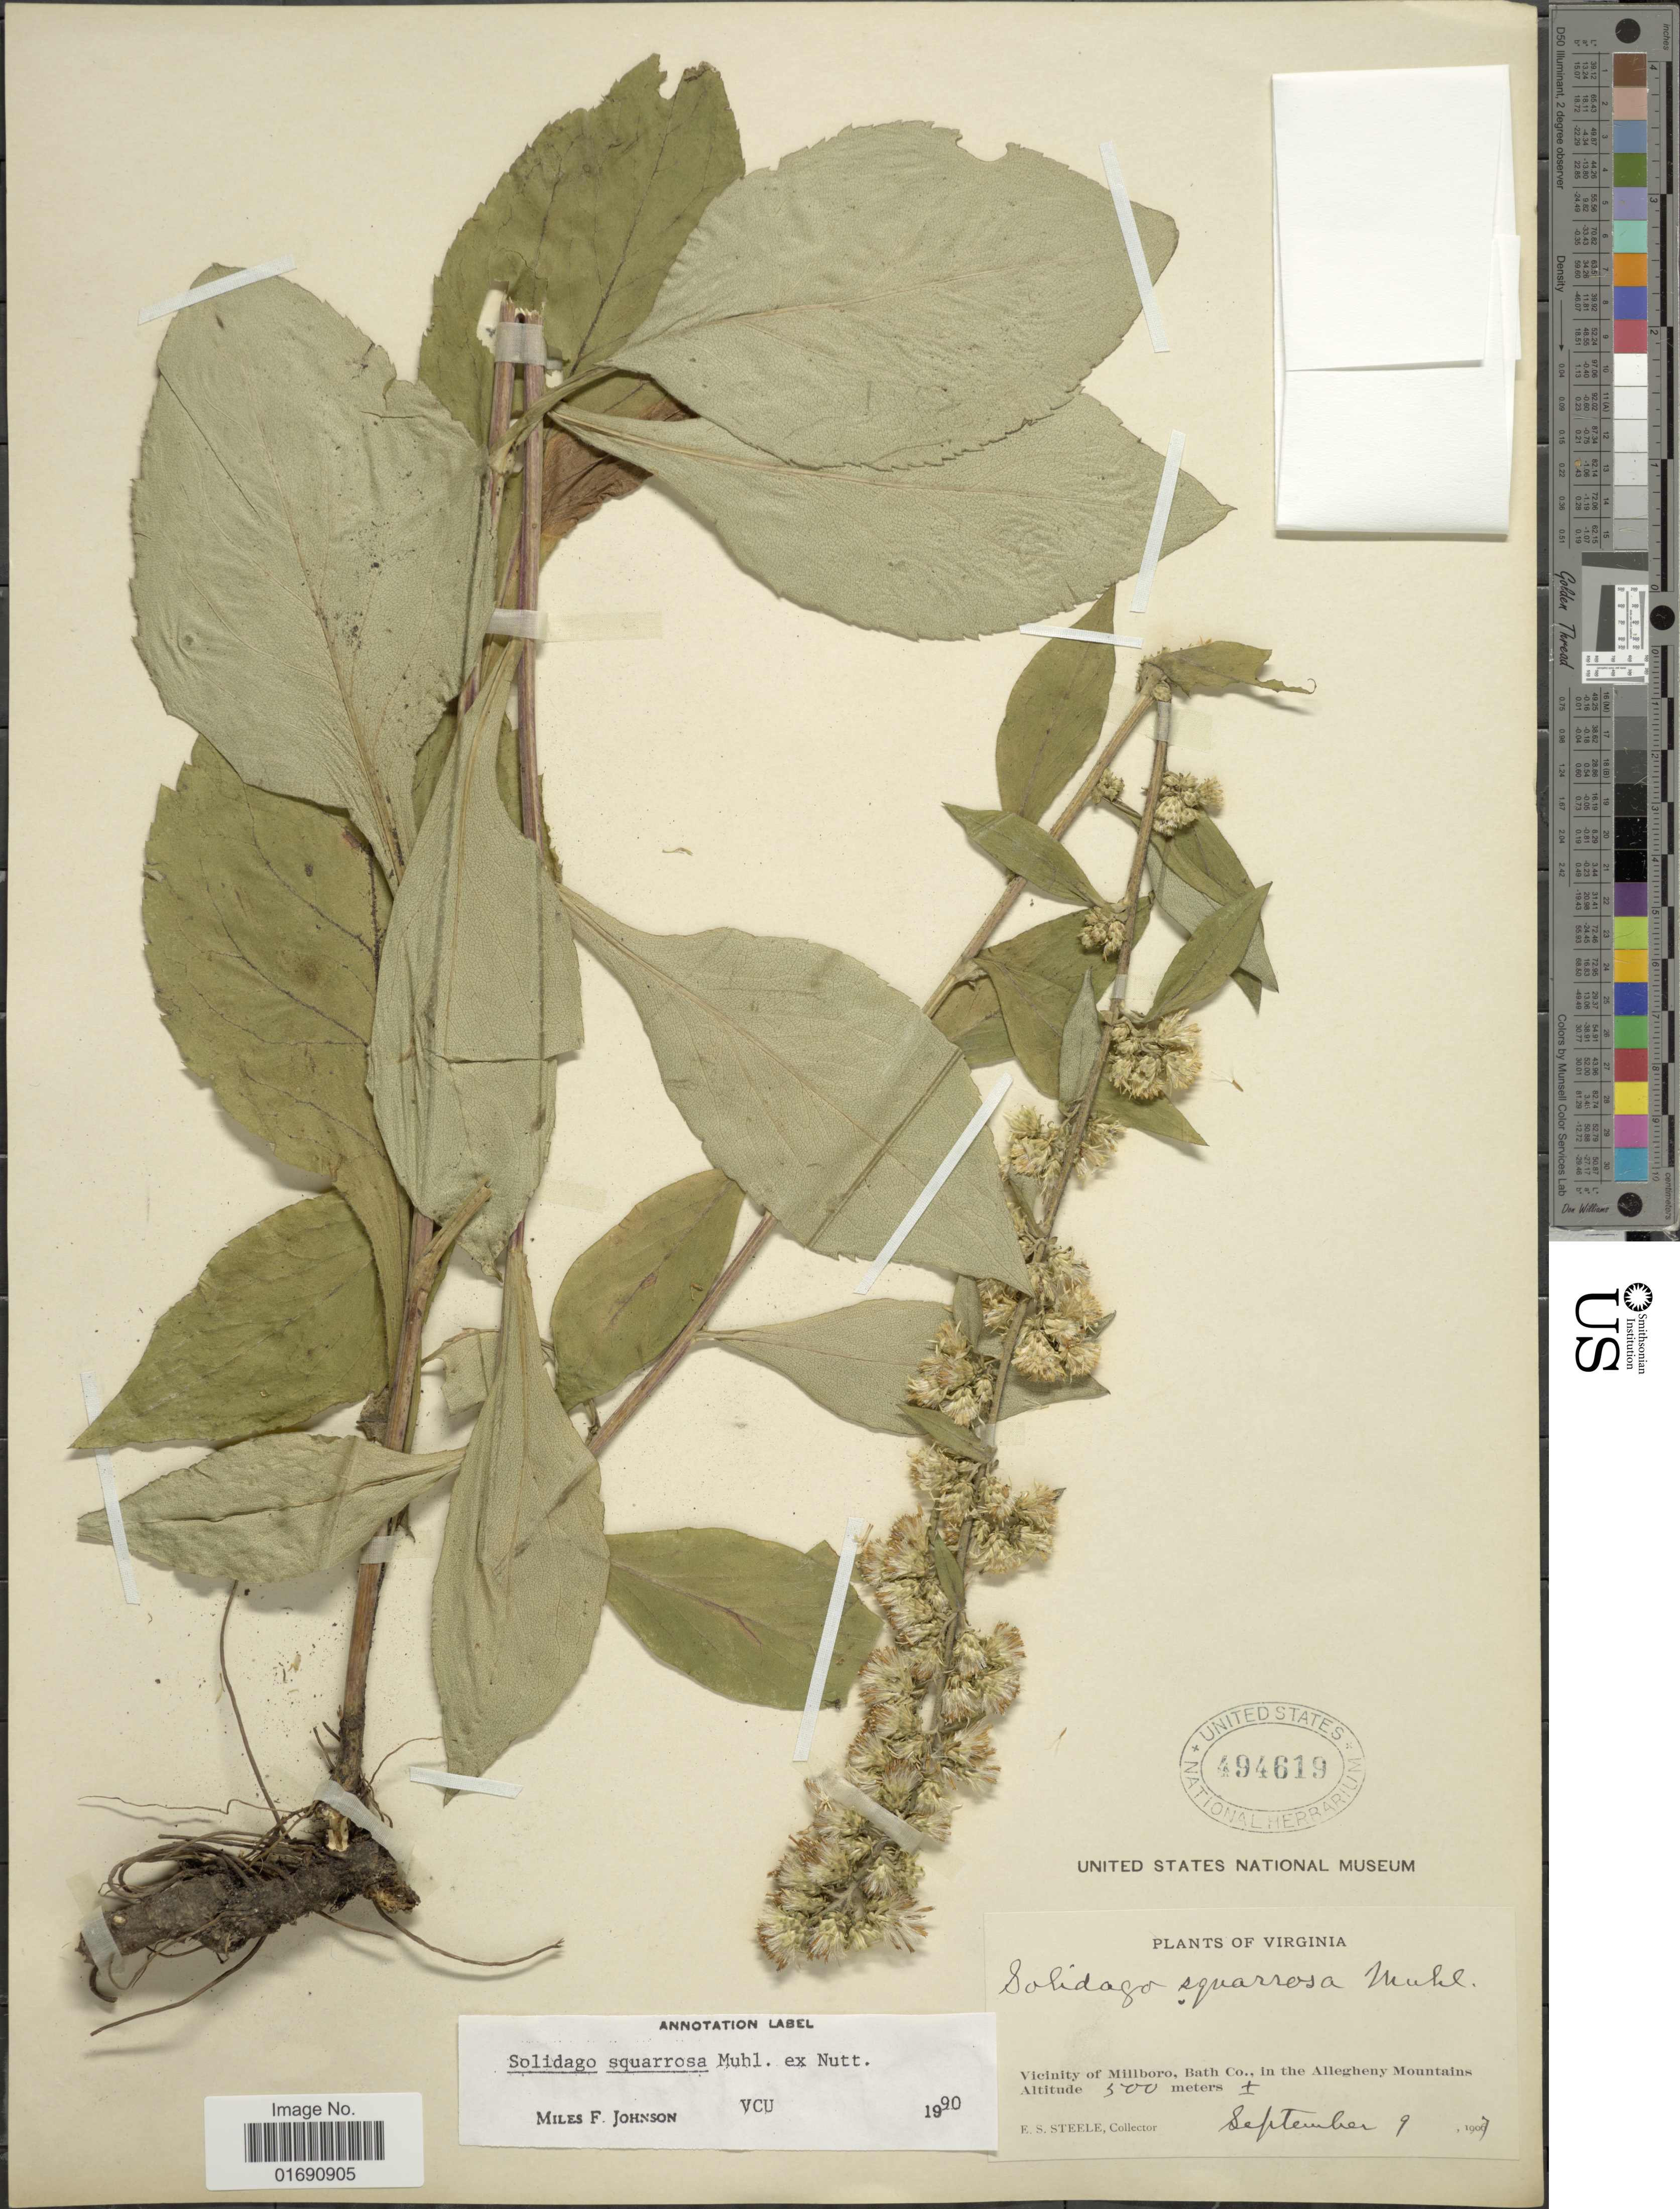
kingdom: Plantae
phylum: Tracheophyta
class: Magnoliopsida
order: Asterales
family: Asteraceae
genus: Solidago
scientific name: Solidago squarrosa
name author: Muhl.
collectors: E. Steele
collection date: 1907-09-09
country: United States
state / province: Virginia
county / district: Bath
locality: Vicinity of Millboro, Bath Co., in the Allegheny Mountains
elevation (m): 500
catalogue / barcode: US 494619